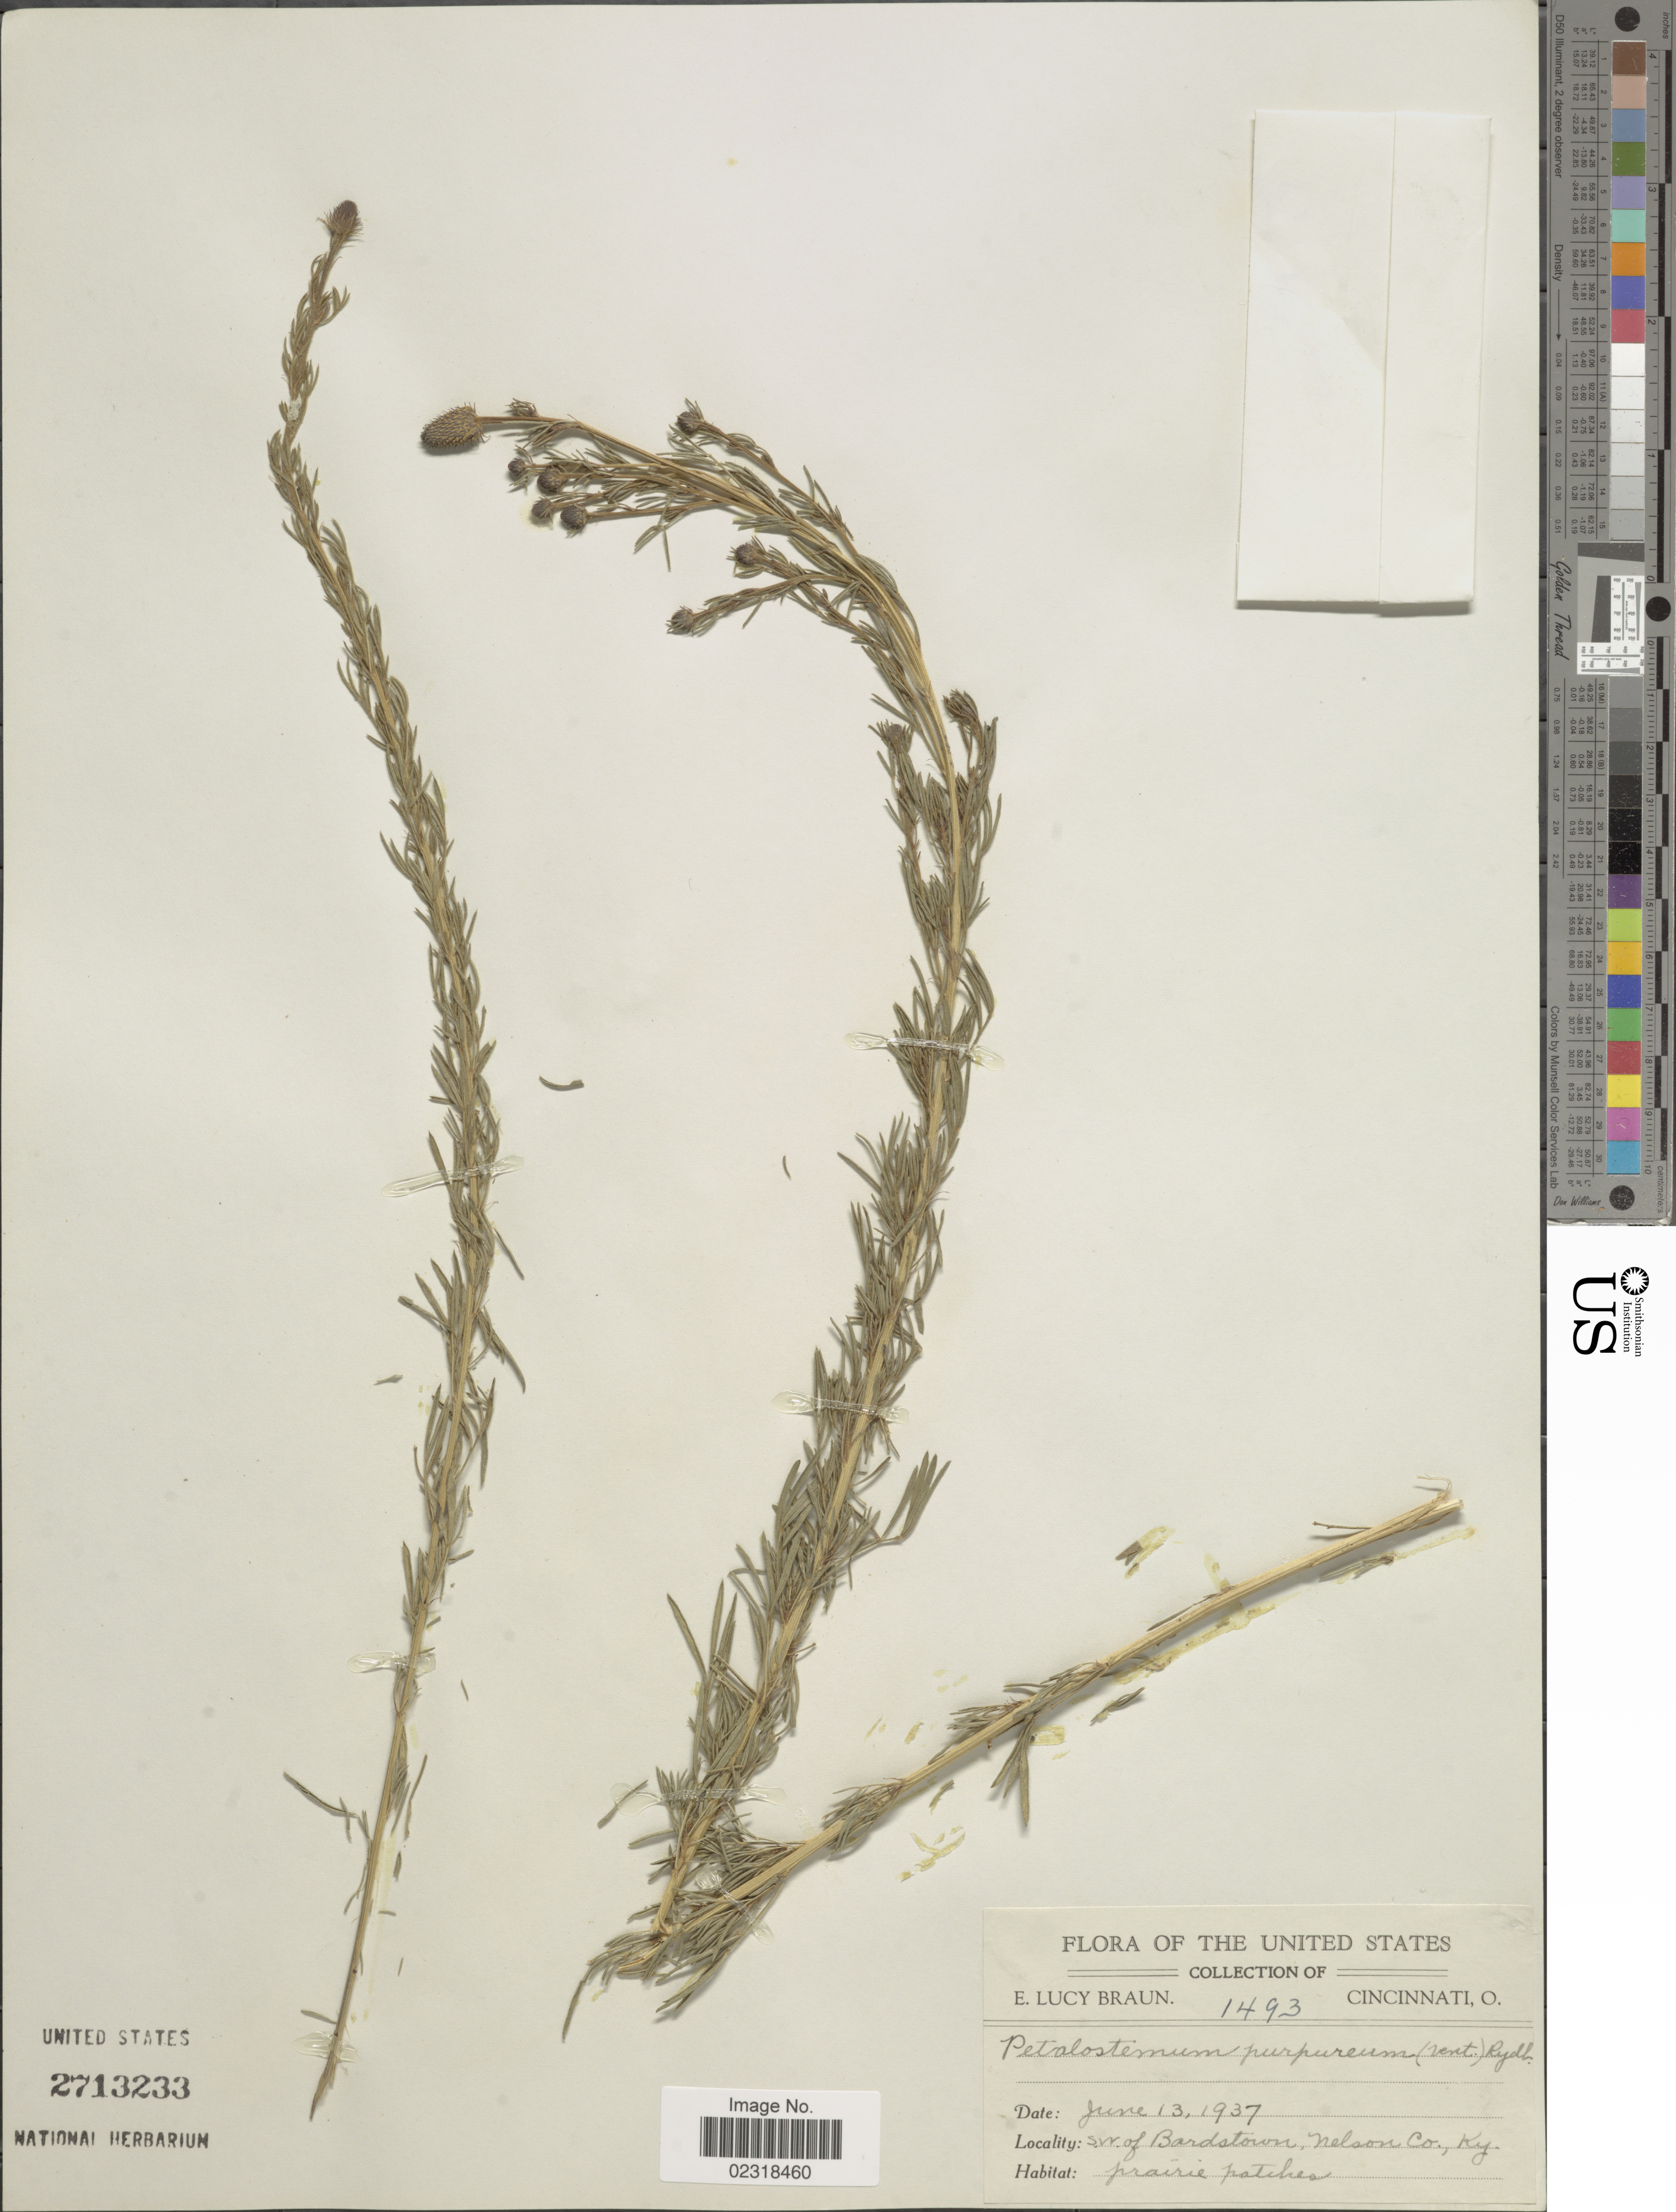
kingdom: Plantae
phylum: Tracheophyta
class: Magnoliopsida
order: Fabales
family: Fabaceae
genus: Dalea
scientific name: Dalea purpurea var. purpurea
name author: Vent.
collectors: E. L. Braun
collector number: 1493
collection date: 1937-06-13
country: United States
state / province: Kentucky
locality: S.W. of Bardstown, nelson Co., Ky.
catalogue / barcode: US 2713233